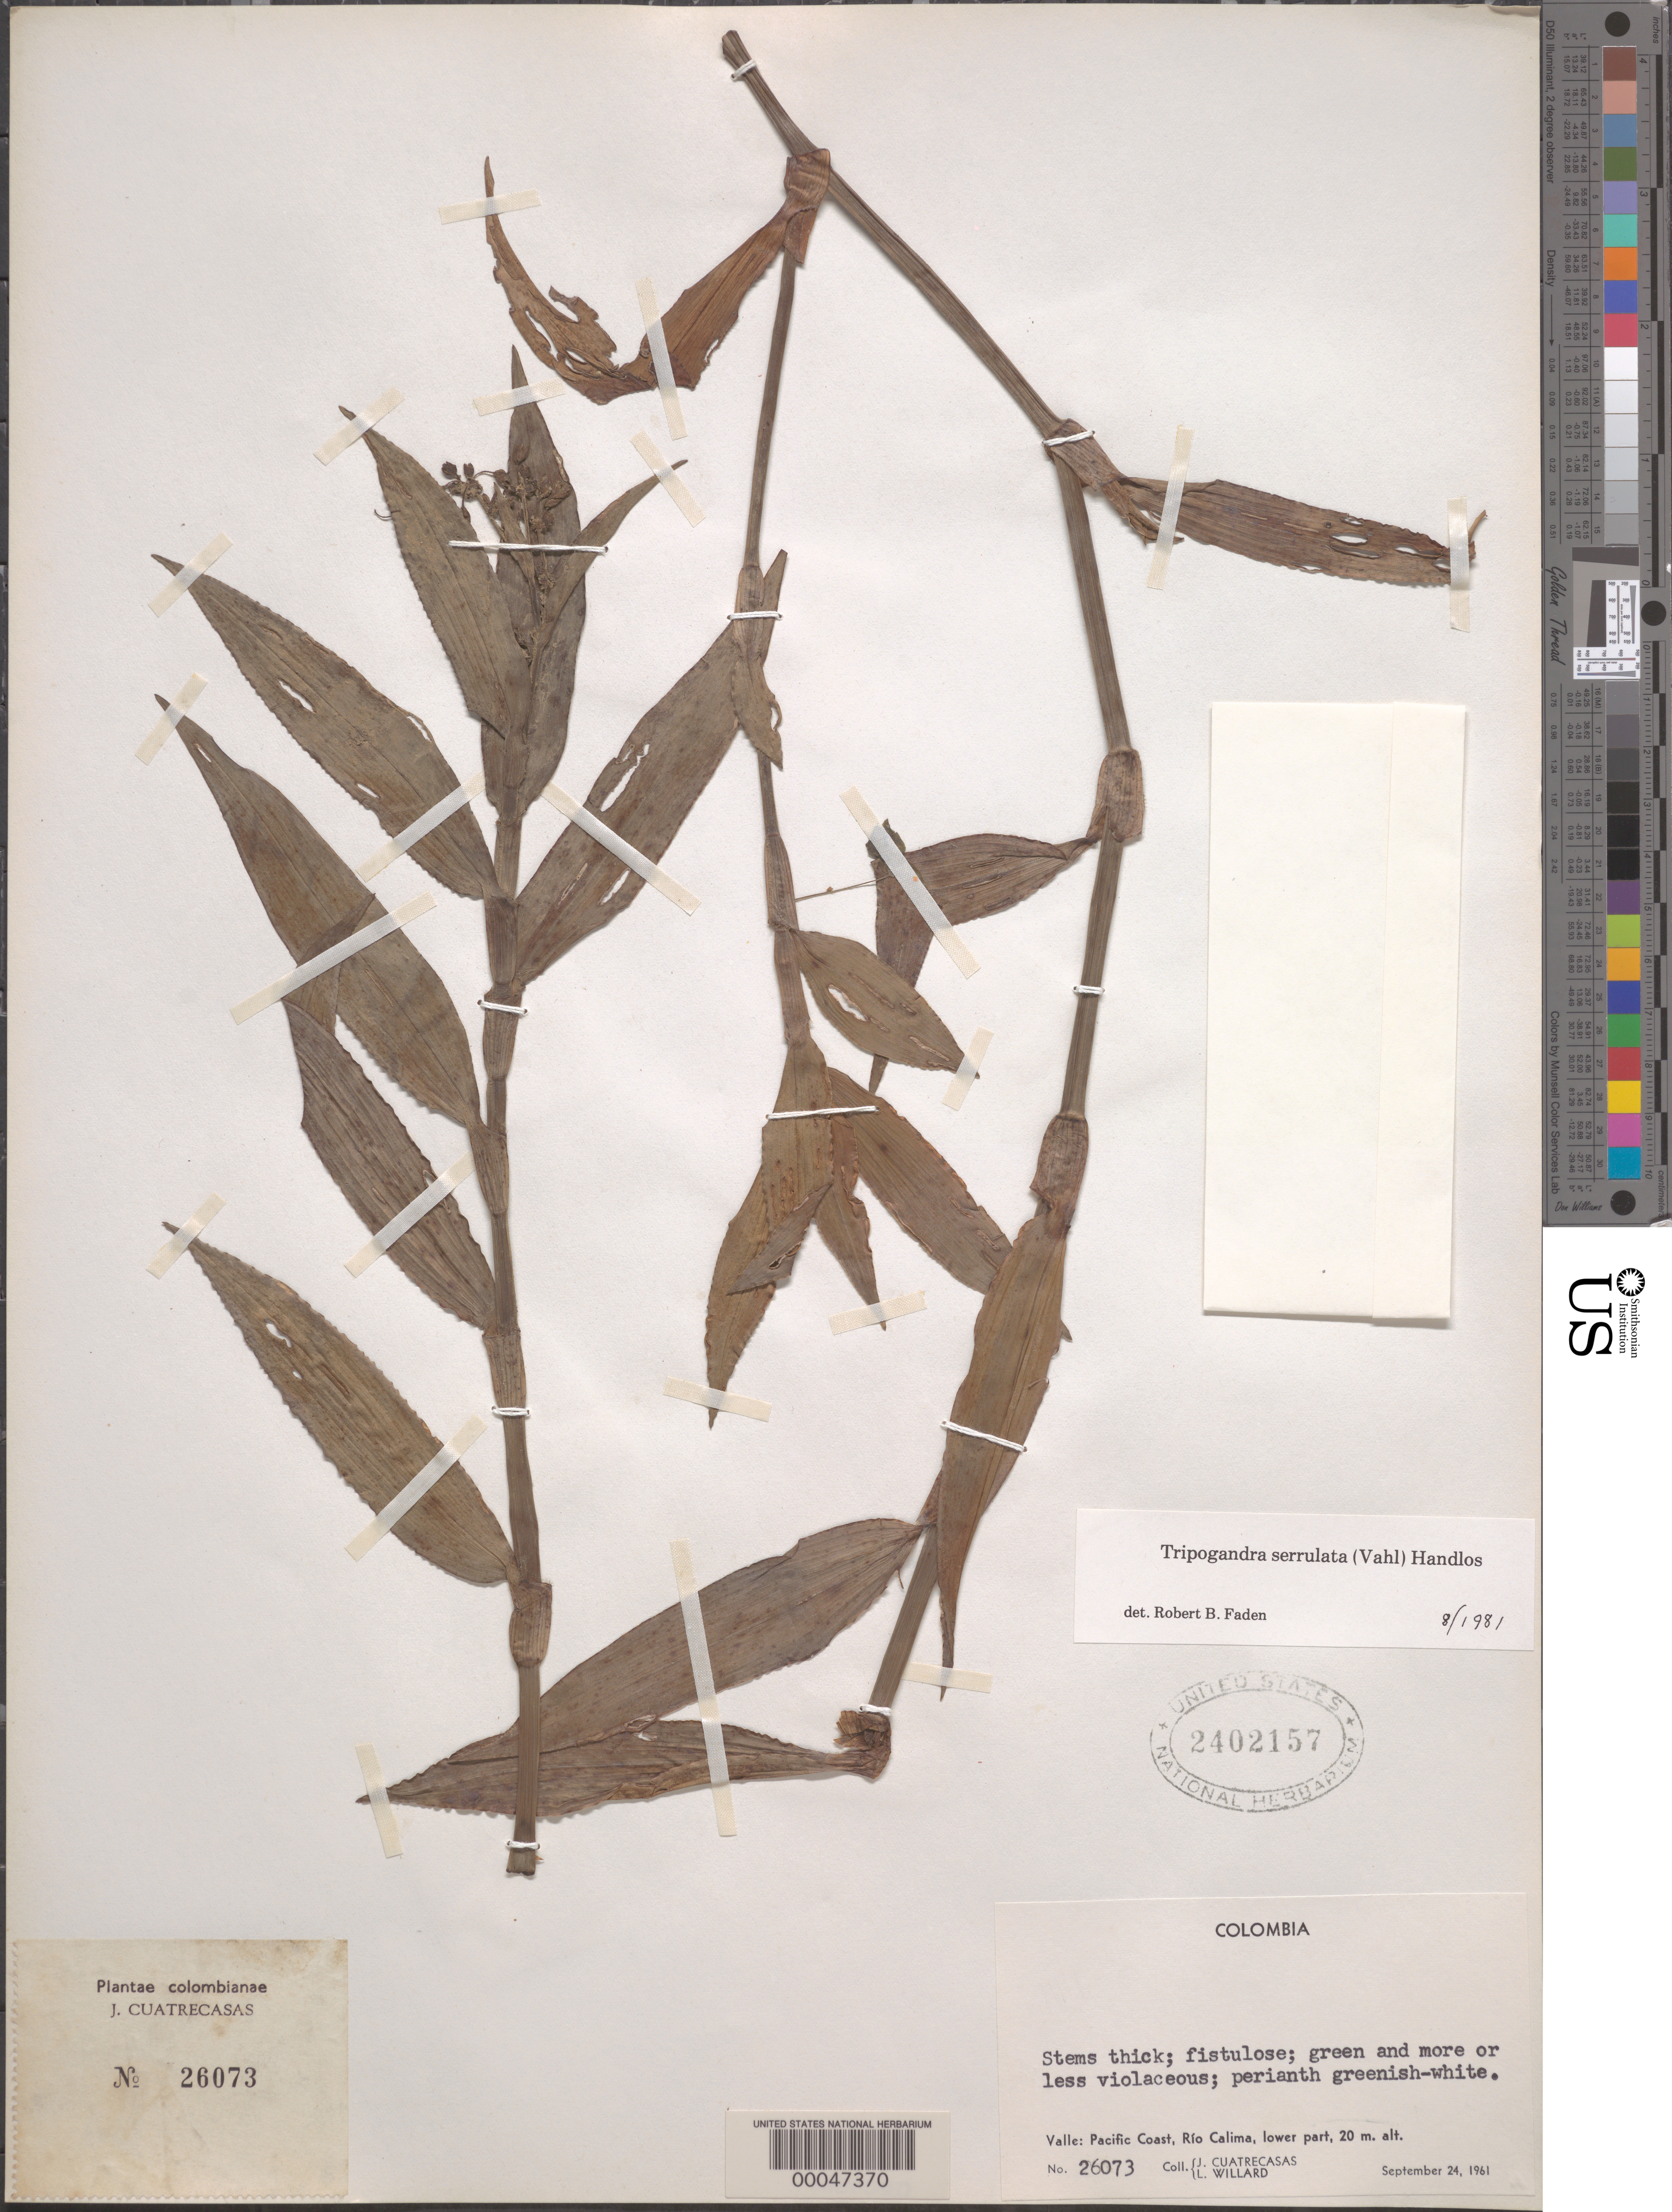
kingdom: Plantae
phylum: Tracheophyta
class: Liliopsida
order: Commelinales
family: Commelinaceae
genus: Tripogandra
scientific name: Tripogandra serrulata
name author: (Vahl) Handlos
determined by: Faden, Robert B., (US), Smithsonian Institution - National Museum of Natural History (UNITED STATES)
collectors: J. Cuatrecasas & L. Willard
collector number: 26073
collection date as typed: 24 Sep 1961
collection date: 1961-09-24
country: Colombia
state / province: Valle del Cauca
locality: Rio Calima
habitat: Shore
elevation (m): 20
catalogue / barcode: US 2402157